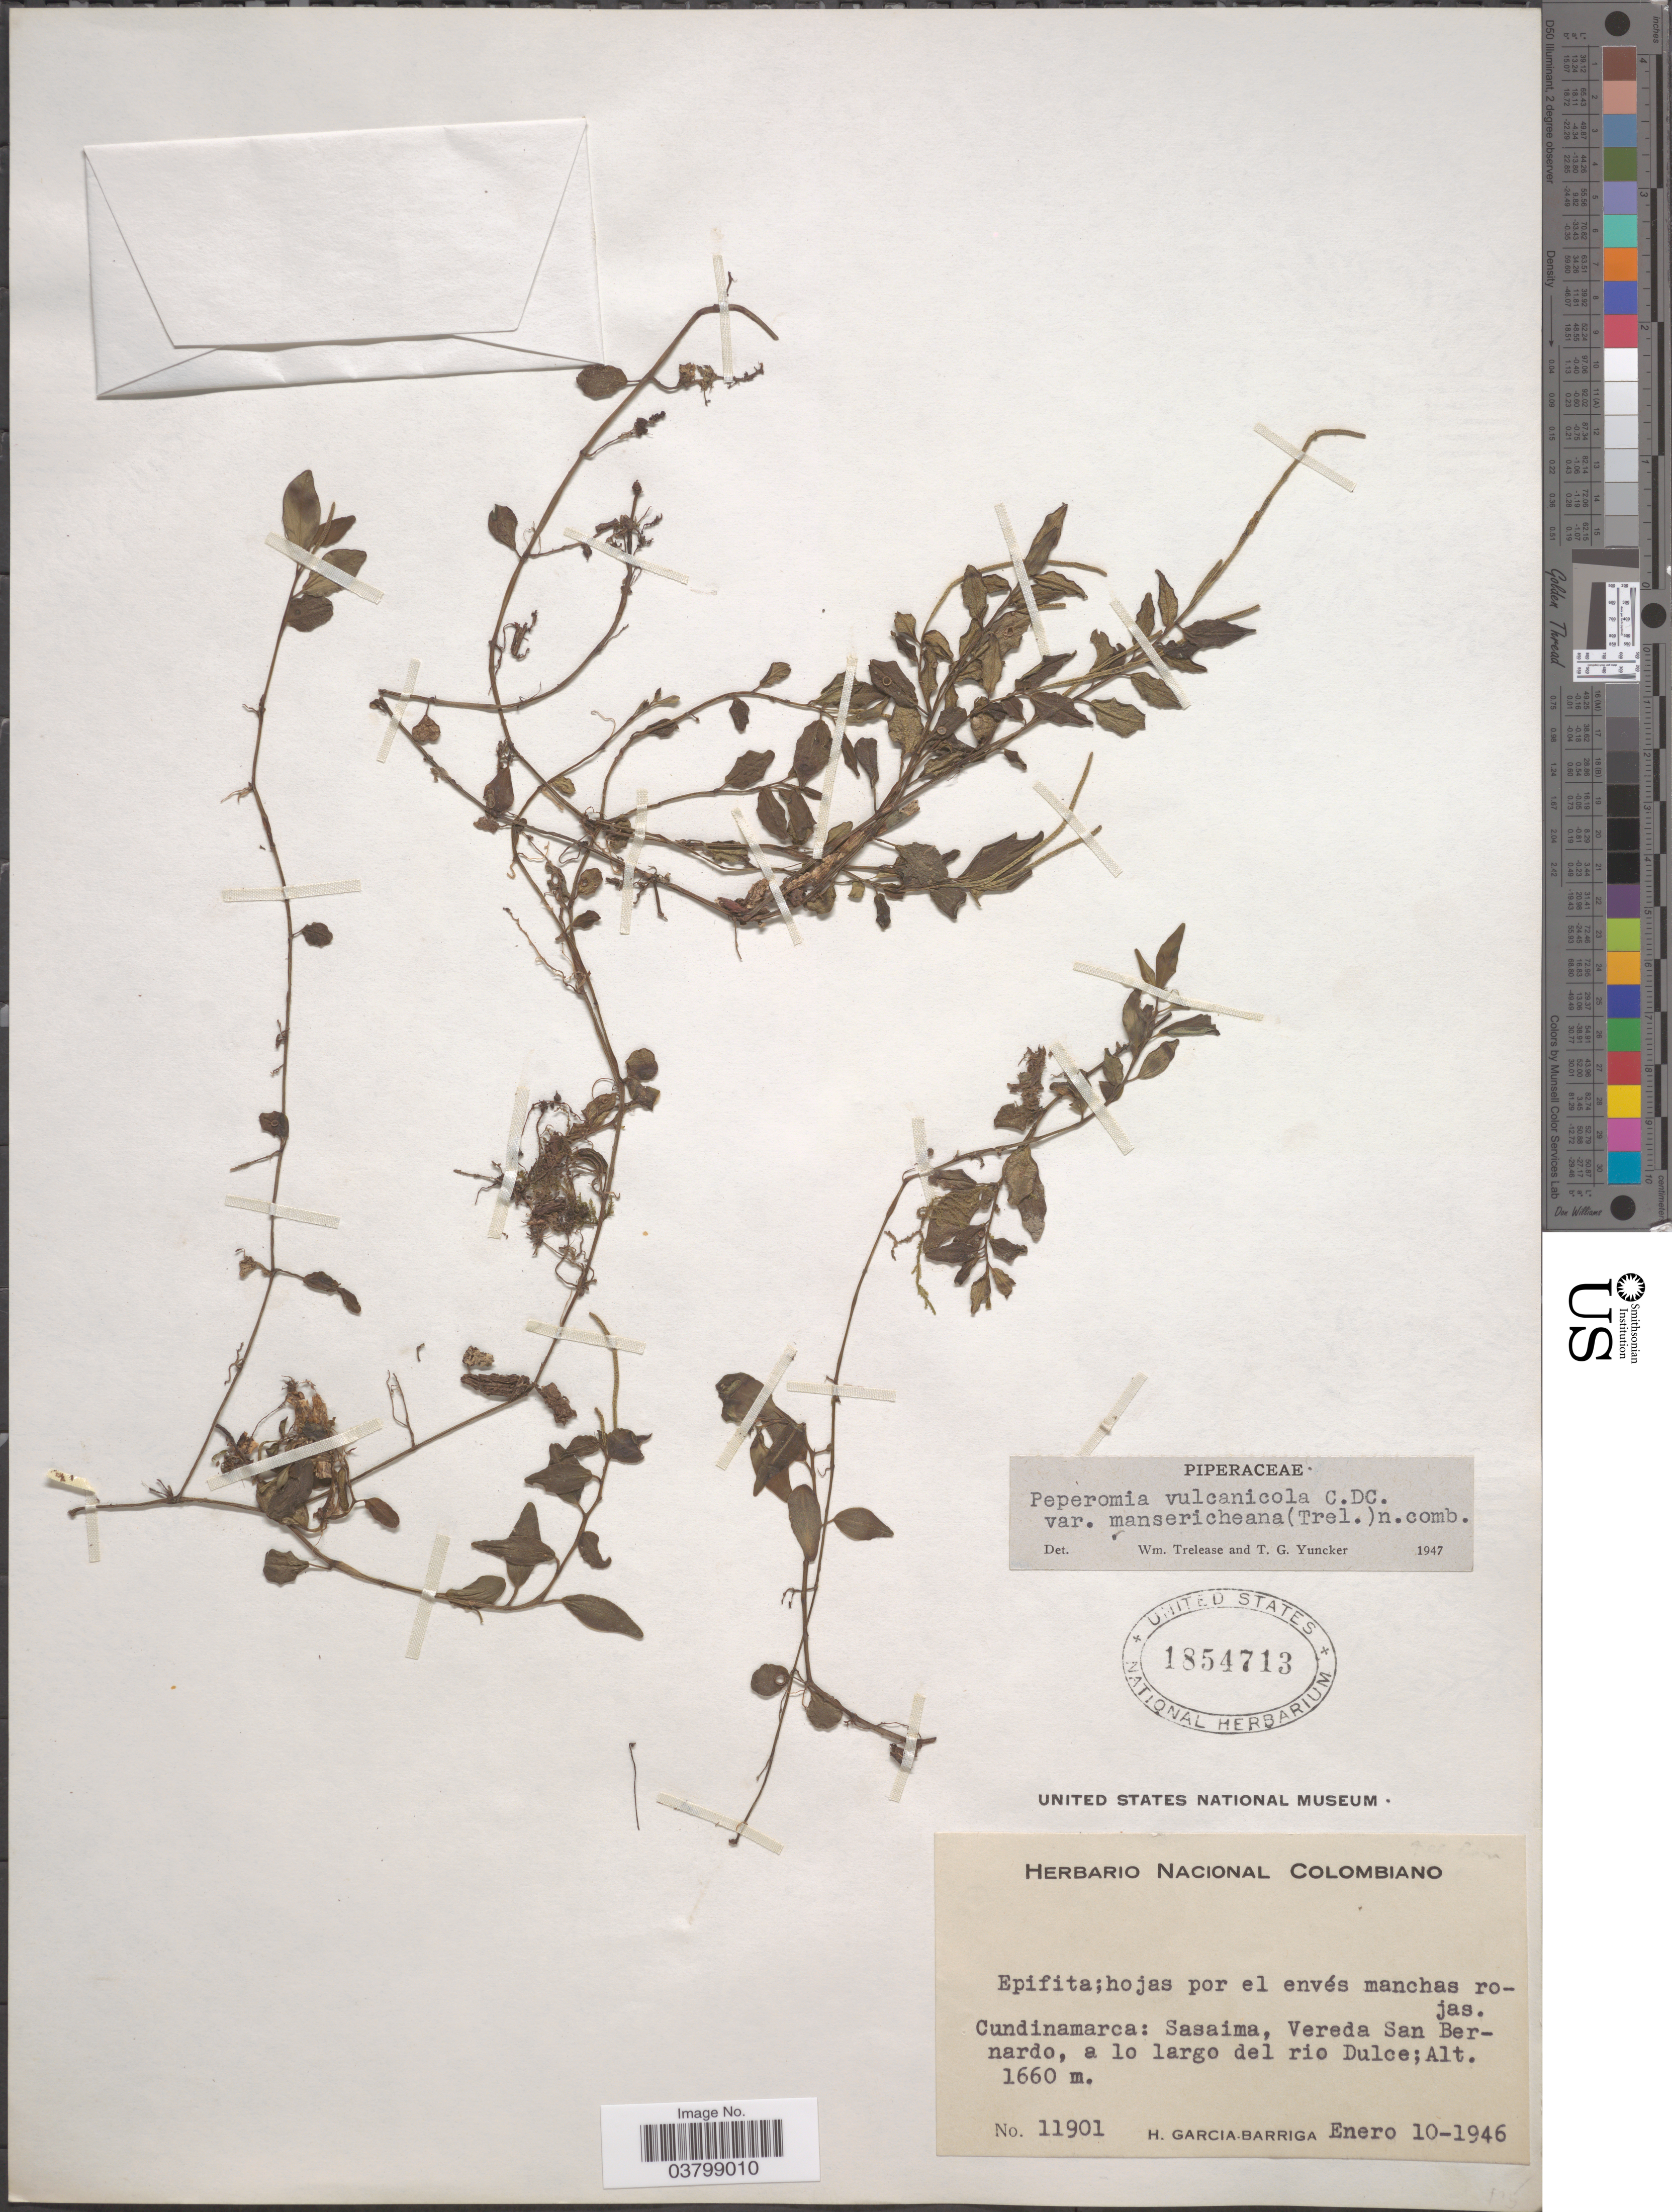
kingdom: Plantae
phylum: Tracheophyta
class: Magnoliopsida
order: Piperales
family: Piperaceae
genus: Peperomia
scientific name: Peperomia vulcanicola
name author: C. DC.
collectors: H. García Barriga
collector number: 11901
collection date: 1946-01-10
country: Colombia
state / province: Cundinamarca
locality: Sasaima, Vereda San Bernardo, a lo largo del rio Dulce.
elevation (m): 1660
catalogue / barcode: US 1854713